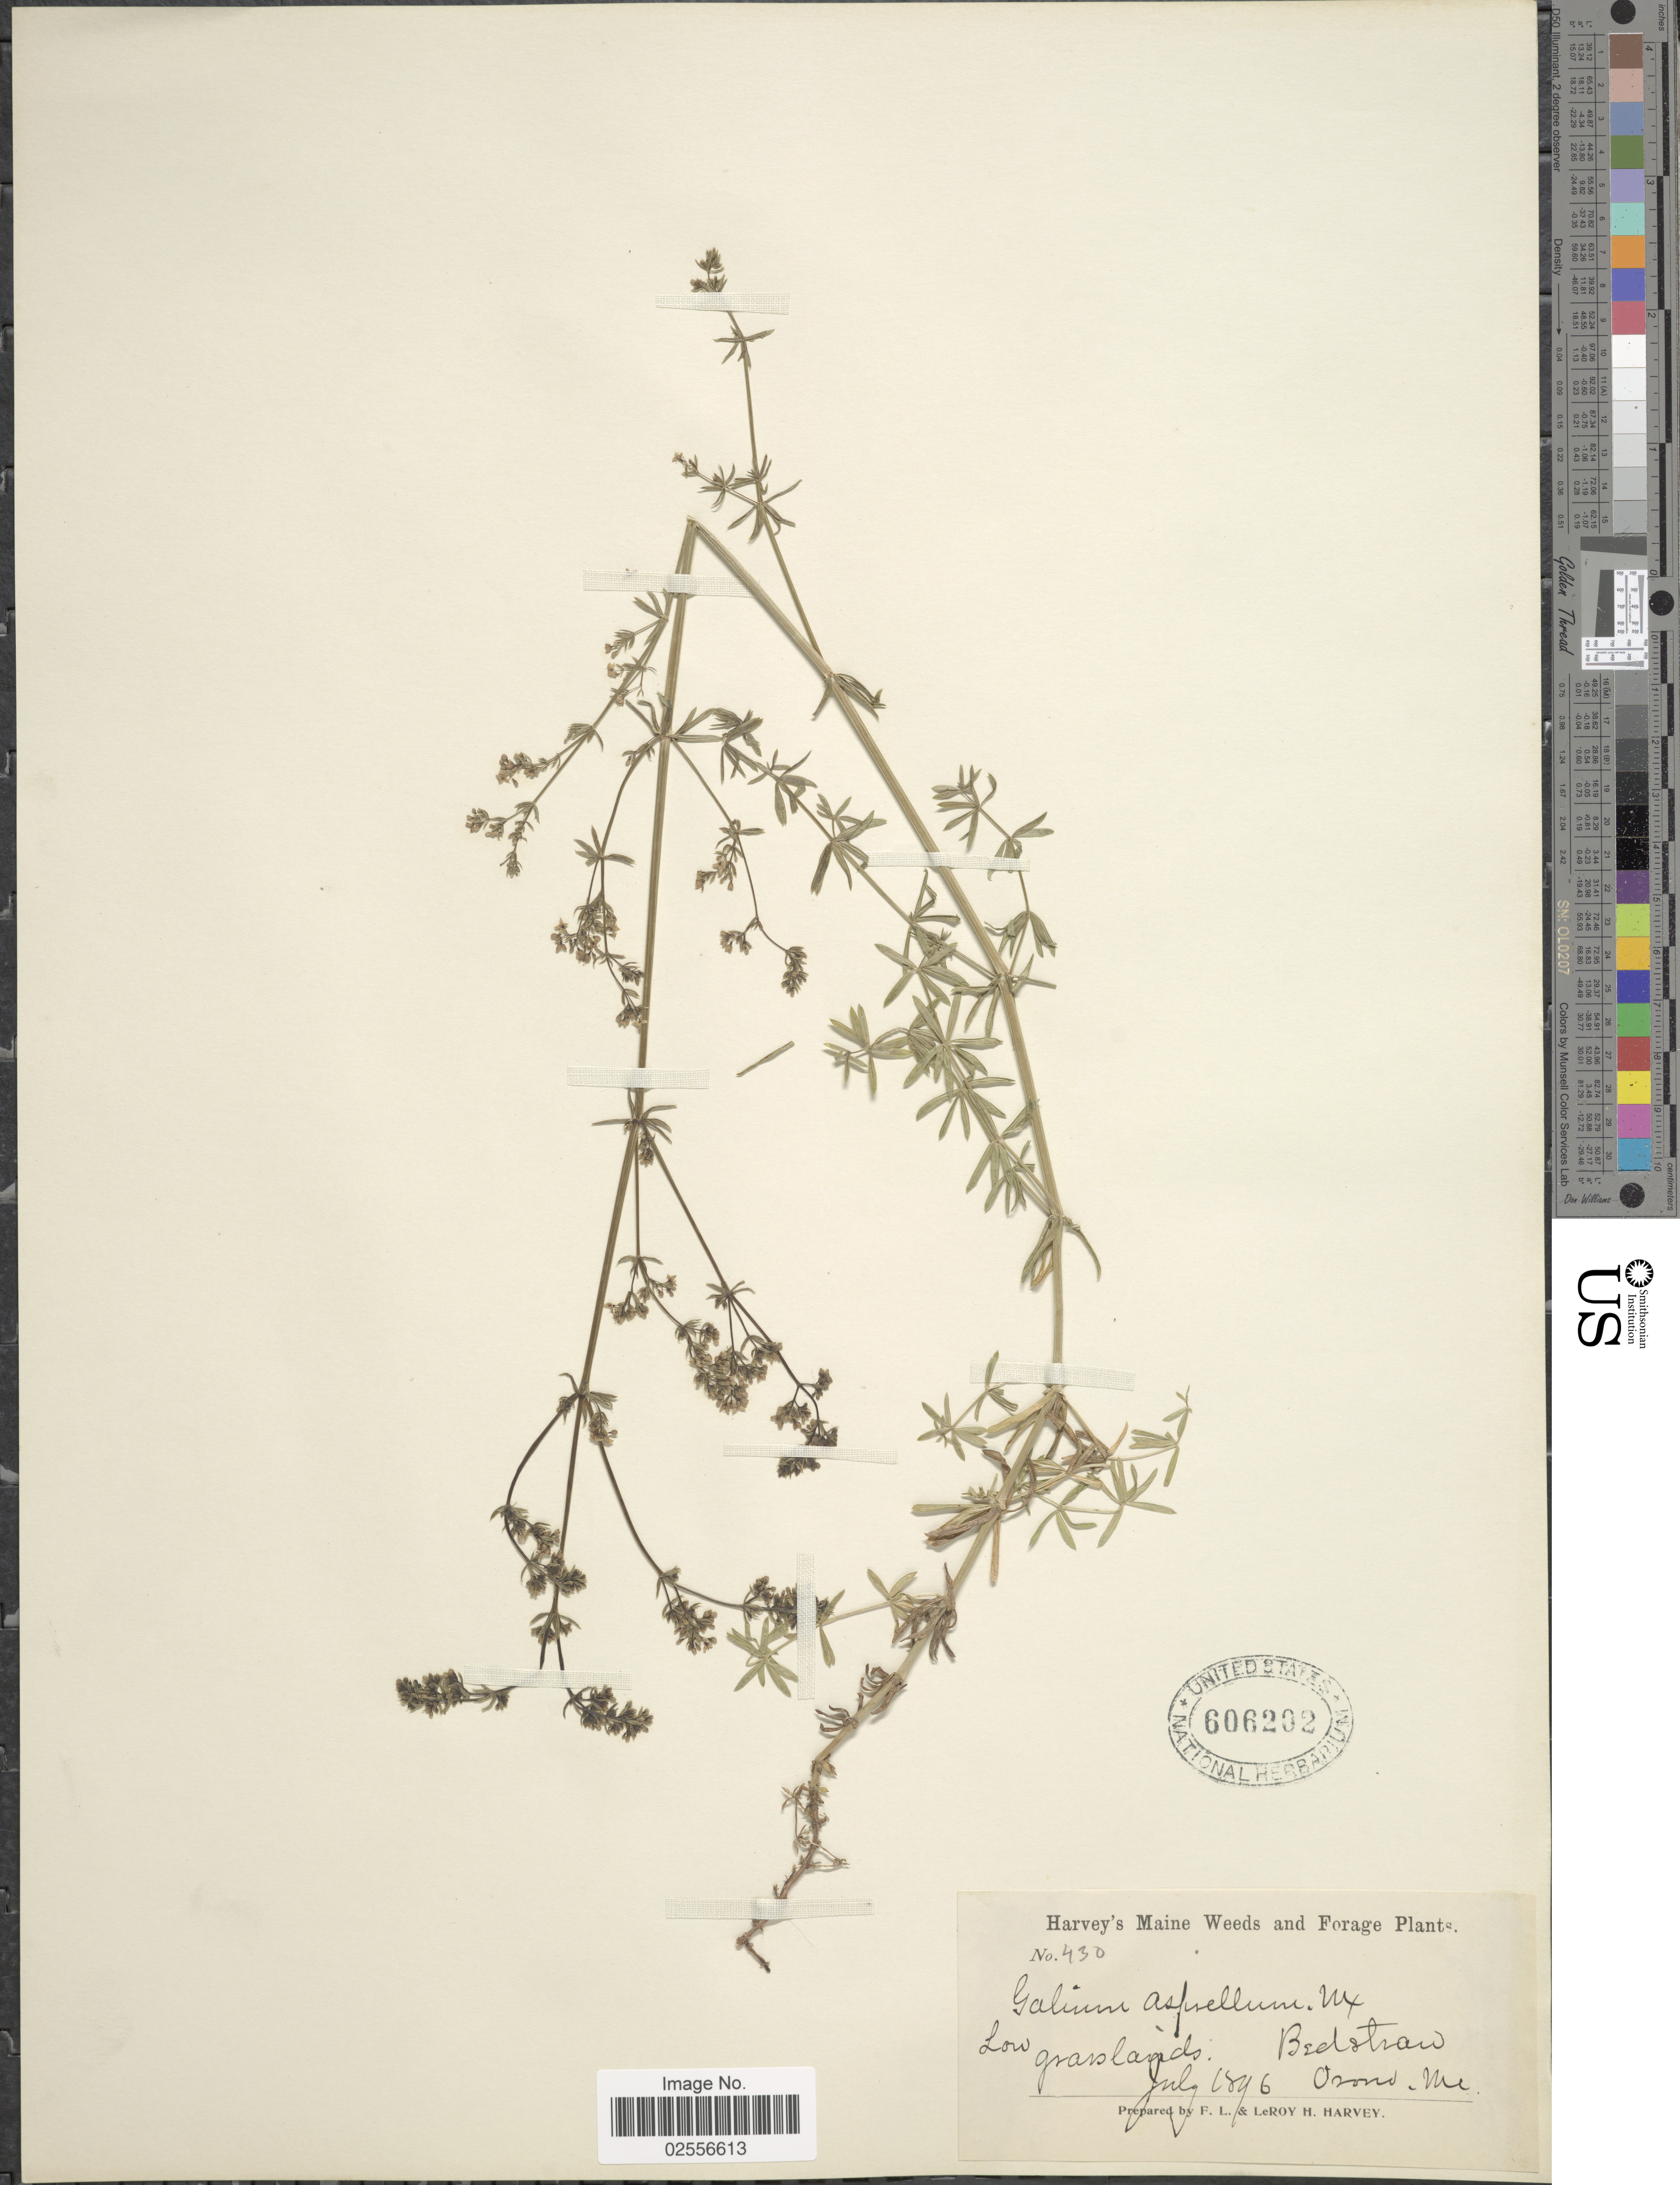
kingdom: Plantae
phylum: Tracheophyta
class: Magnoliopsida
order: Gentianales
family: Rubiaceae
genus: Galium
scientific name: Galium asprellum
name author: Michx.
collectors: F. L. Harvey & L. H. Harvey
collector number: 430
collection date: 1896-07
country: United States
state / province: Maine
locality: Low grasslands, Bedshaw, Orono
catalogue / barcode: US 606202